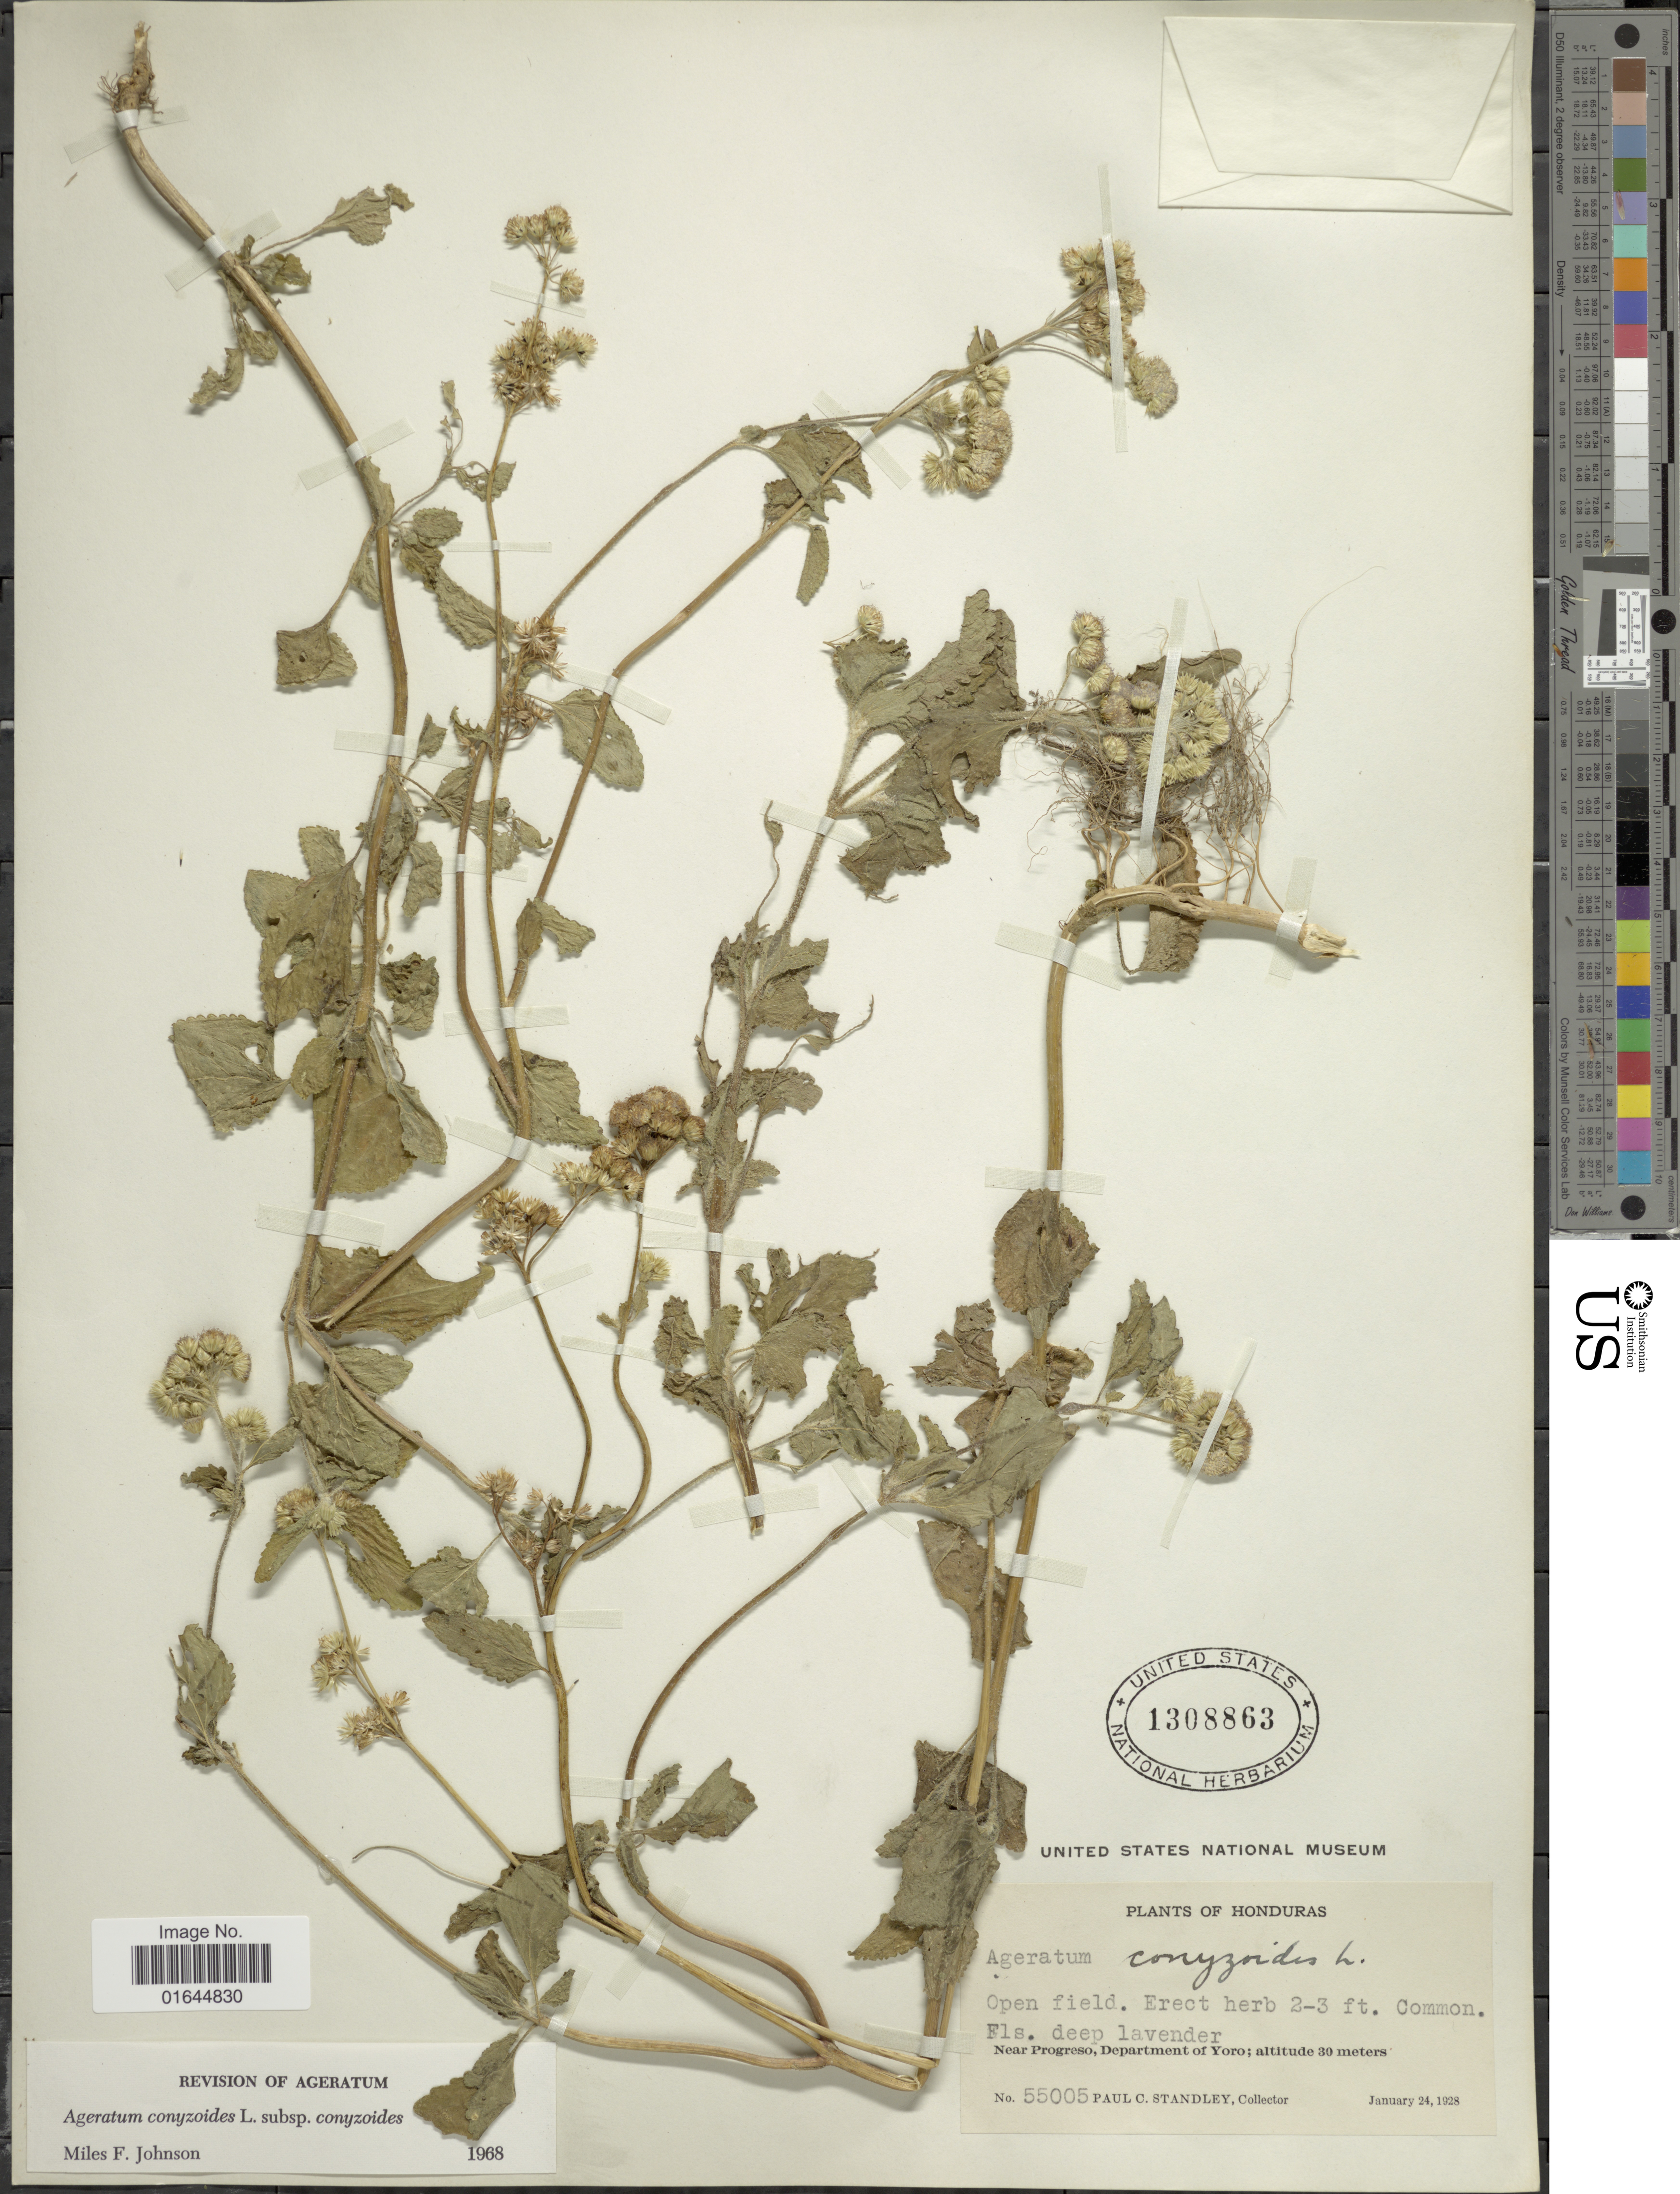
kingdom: Plantae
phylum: Tracheophyta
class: Magnoliopsida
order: Asterales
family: Asteraceae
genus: Ageratum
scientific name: Ageratum houstonianum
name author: Mill.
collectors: P. C. Standley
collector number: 55005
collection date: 1928-01-24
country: Honduras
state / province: Yoro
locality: Honduras, near Progreso, Department of Yoro.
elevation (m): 30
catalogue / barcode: US 1308863